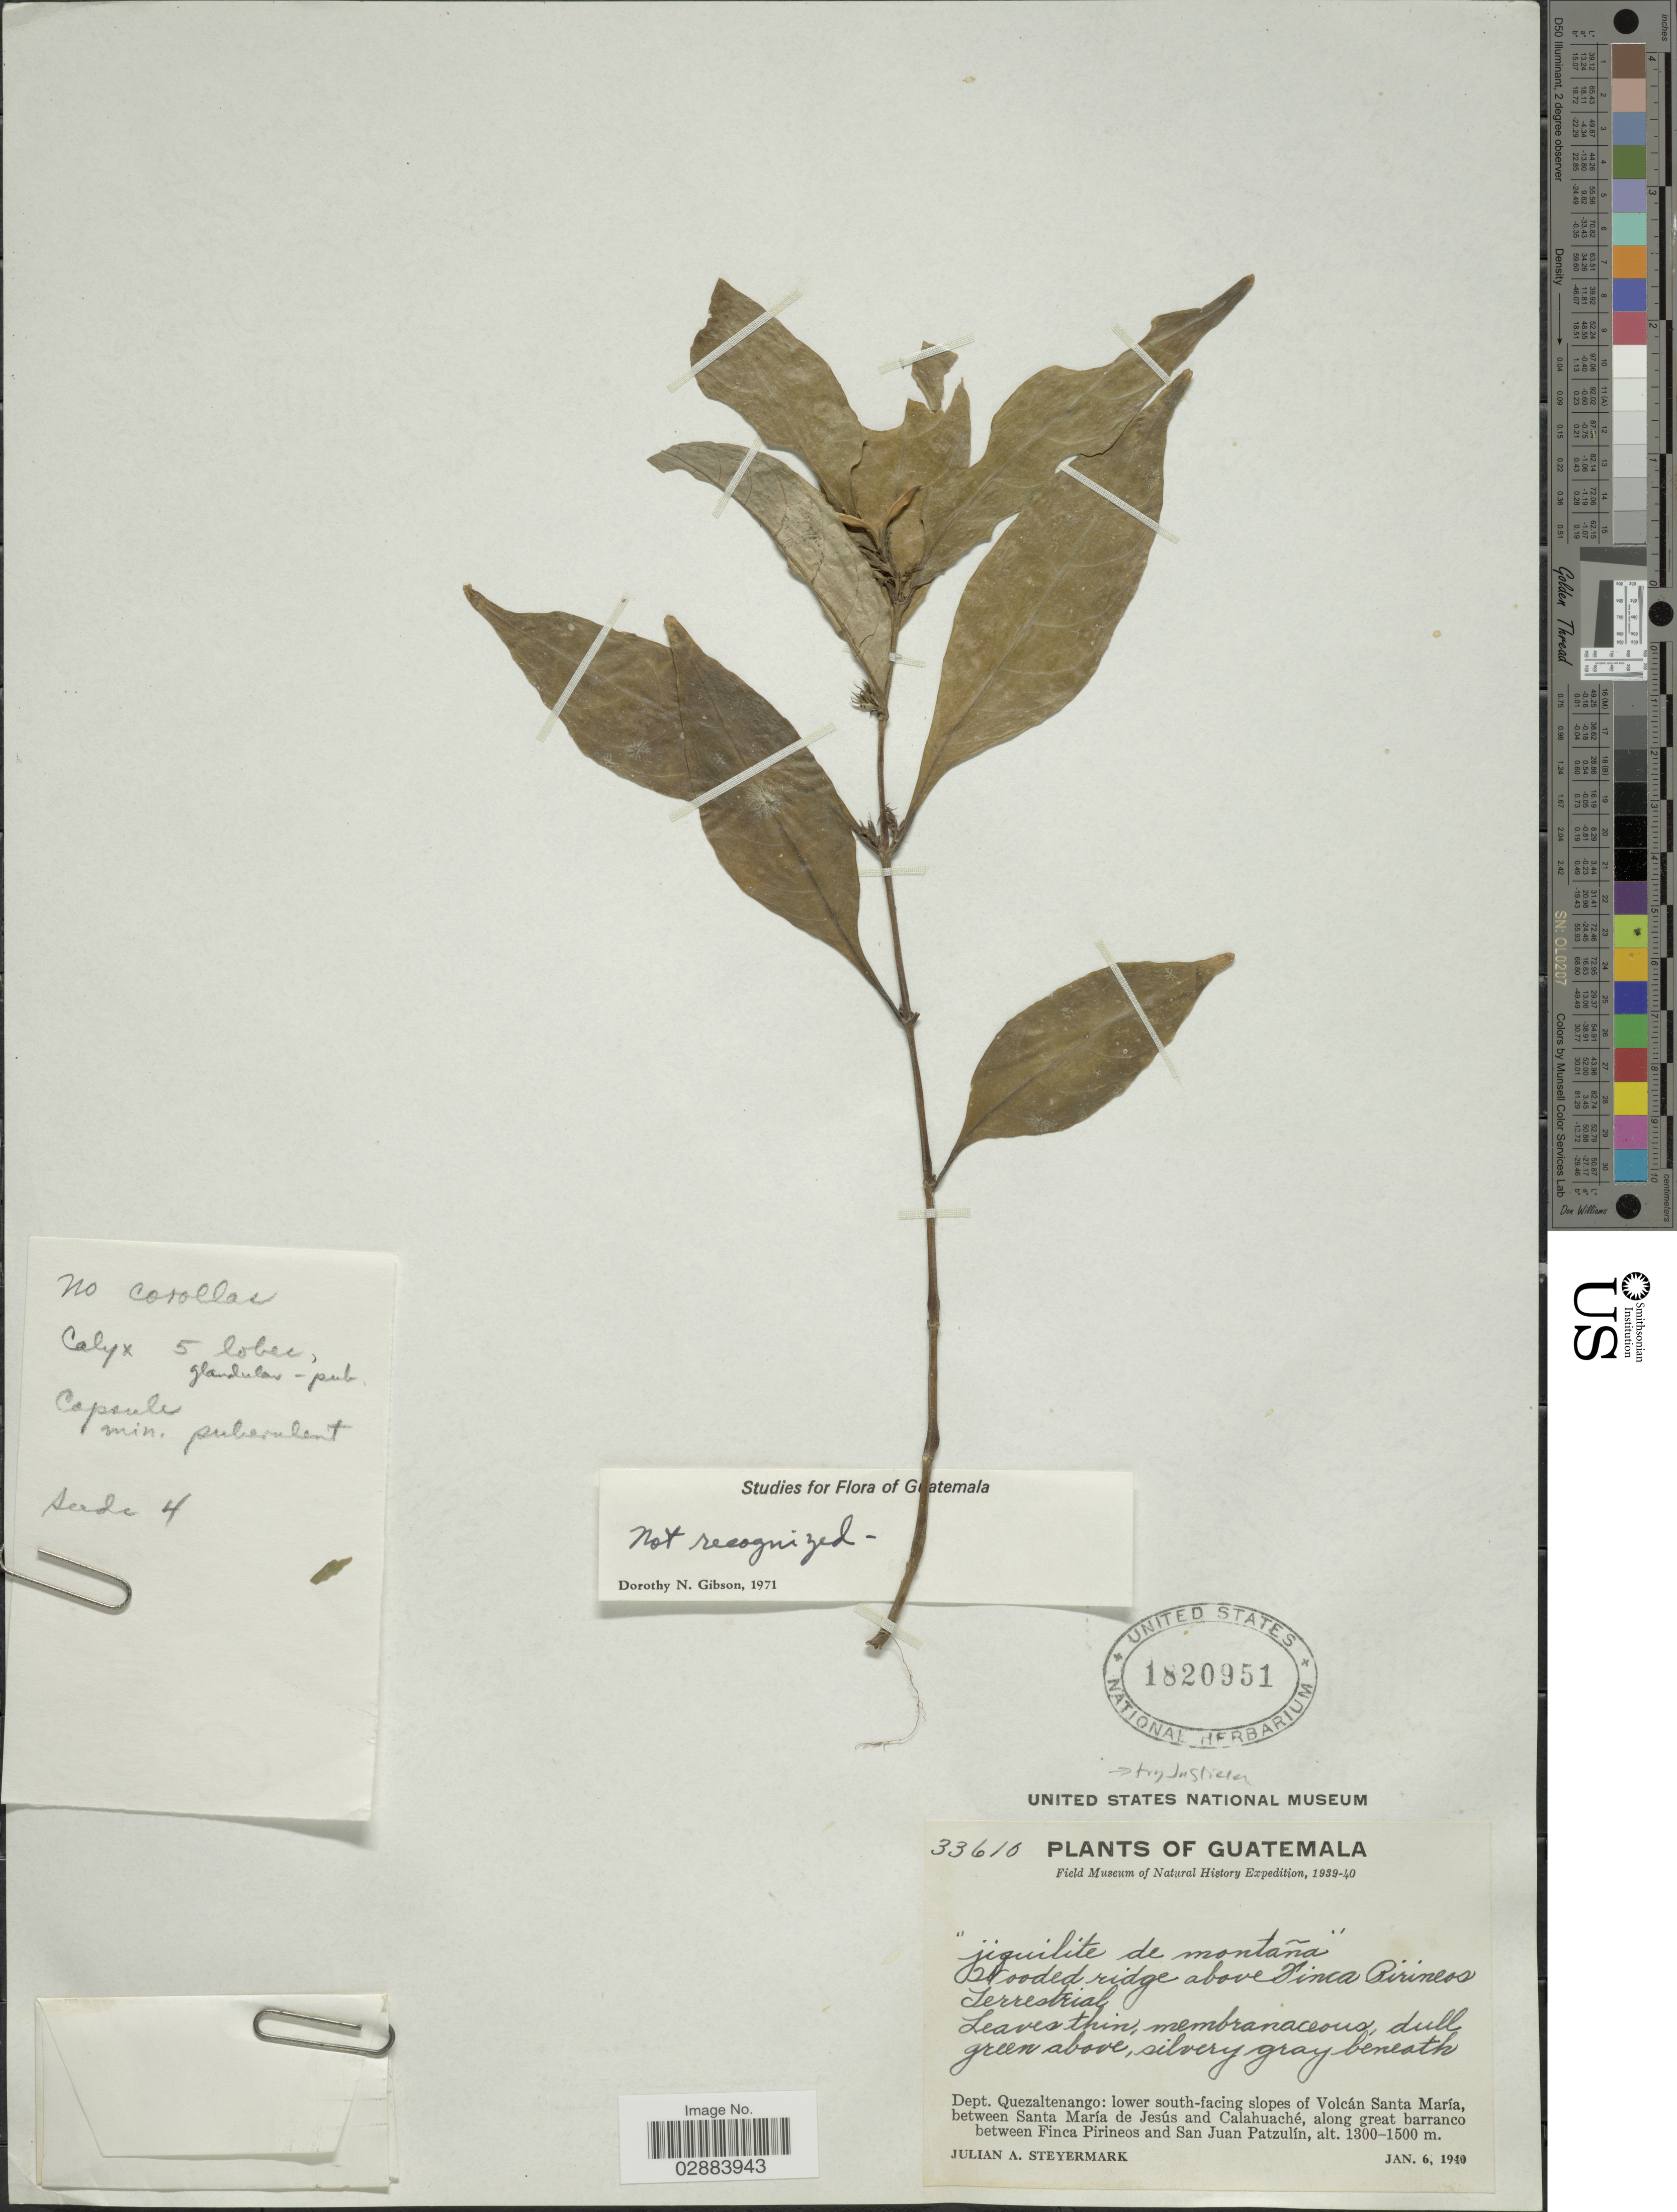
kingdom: Plantae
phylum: Tracheophyta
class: Magnoliopsida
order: Lamiales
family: Acanthaceae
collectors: J. Steyermark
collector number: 33610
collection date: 1940-01-06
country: Guatemala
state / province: Quetzaltenango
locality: Dept. Quezaltenango: lower south-facing slopes of Volcán Santa María, between Santa María de Jesús and Calahuaché, along great barranco between Finca Pirineos and San Juan Patzulín.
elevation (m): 1300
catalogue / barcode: US 1820951